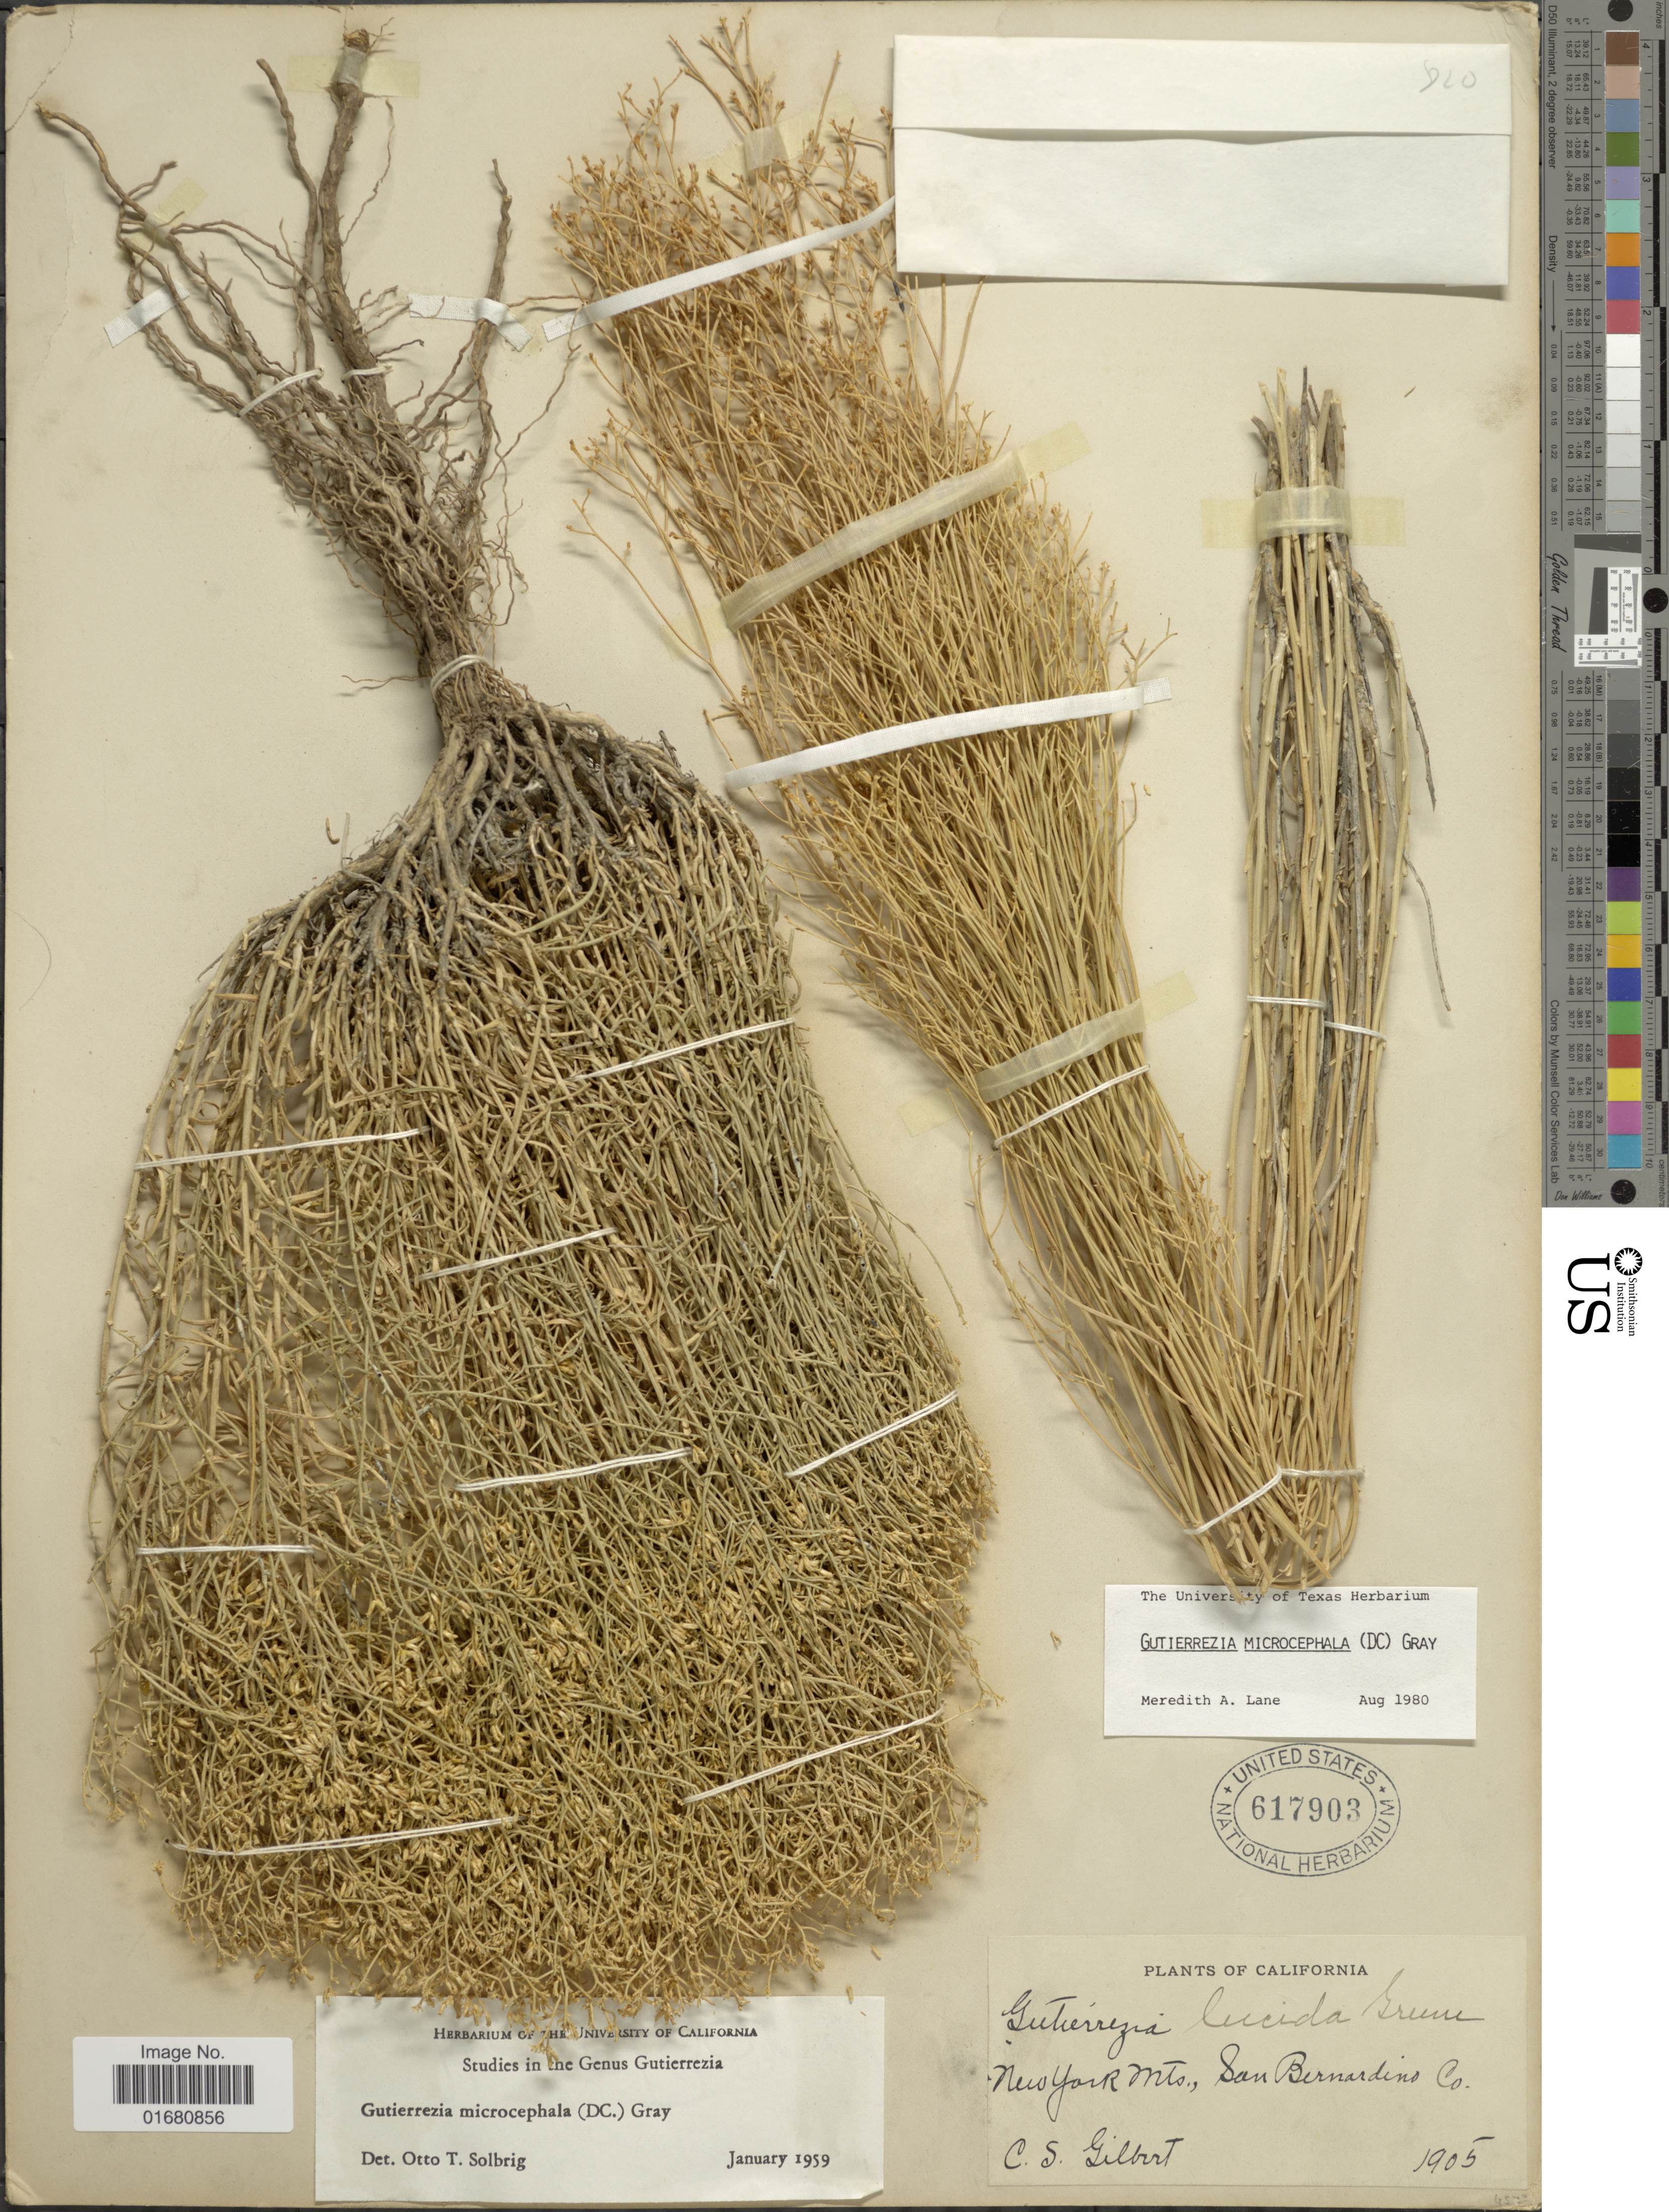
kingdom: Plantae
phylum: Tracheophyta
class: Magnoliopsida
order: Asterales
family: Asteraceae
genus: Gutierrezia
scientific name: Gutierrezia microcephala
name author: (DC.) A. Gray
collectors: C. Gilbert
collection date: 1905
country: United States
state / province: California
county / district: San Bernardino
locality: New York Mts., San Bernardino Co.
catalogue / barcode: US 617903